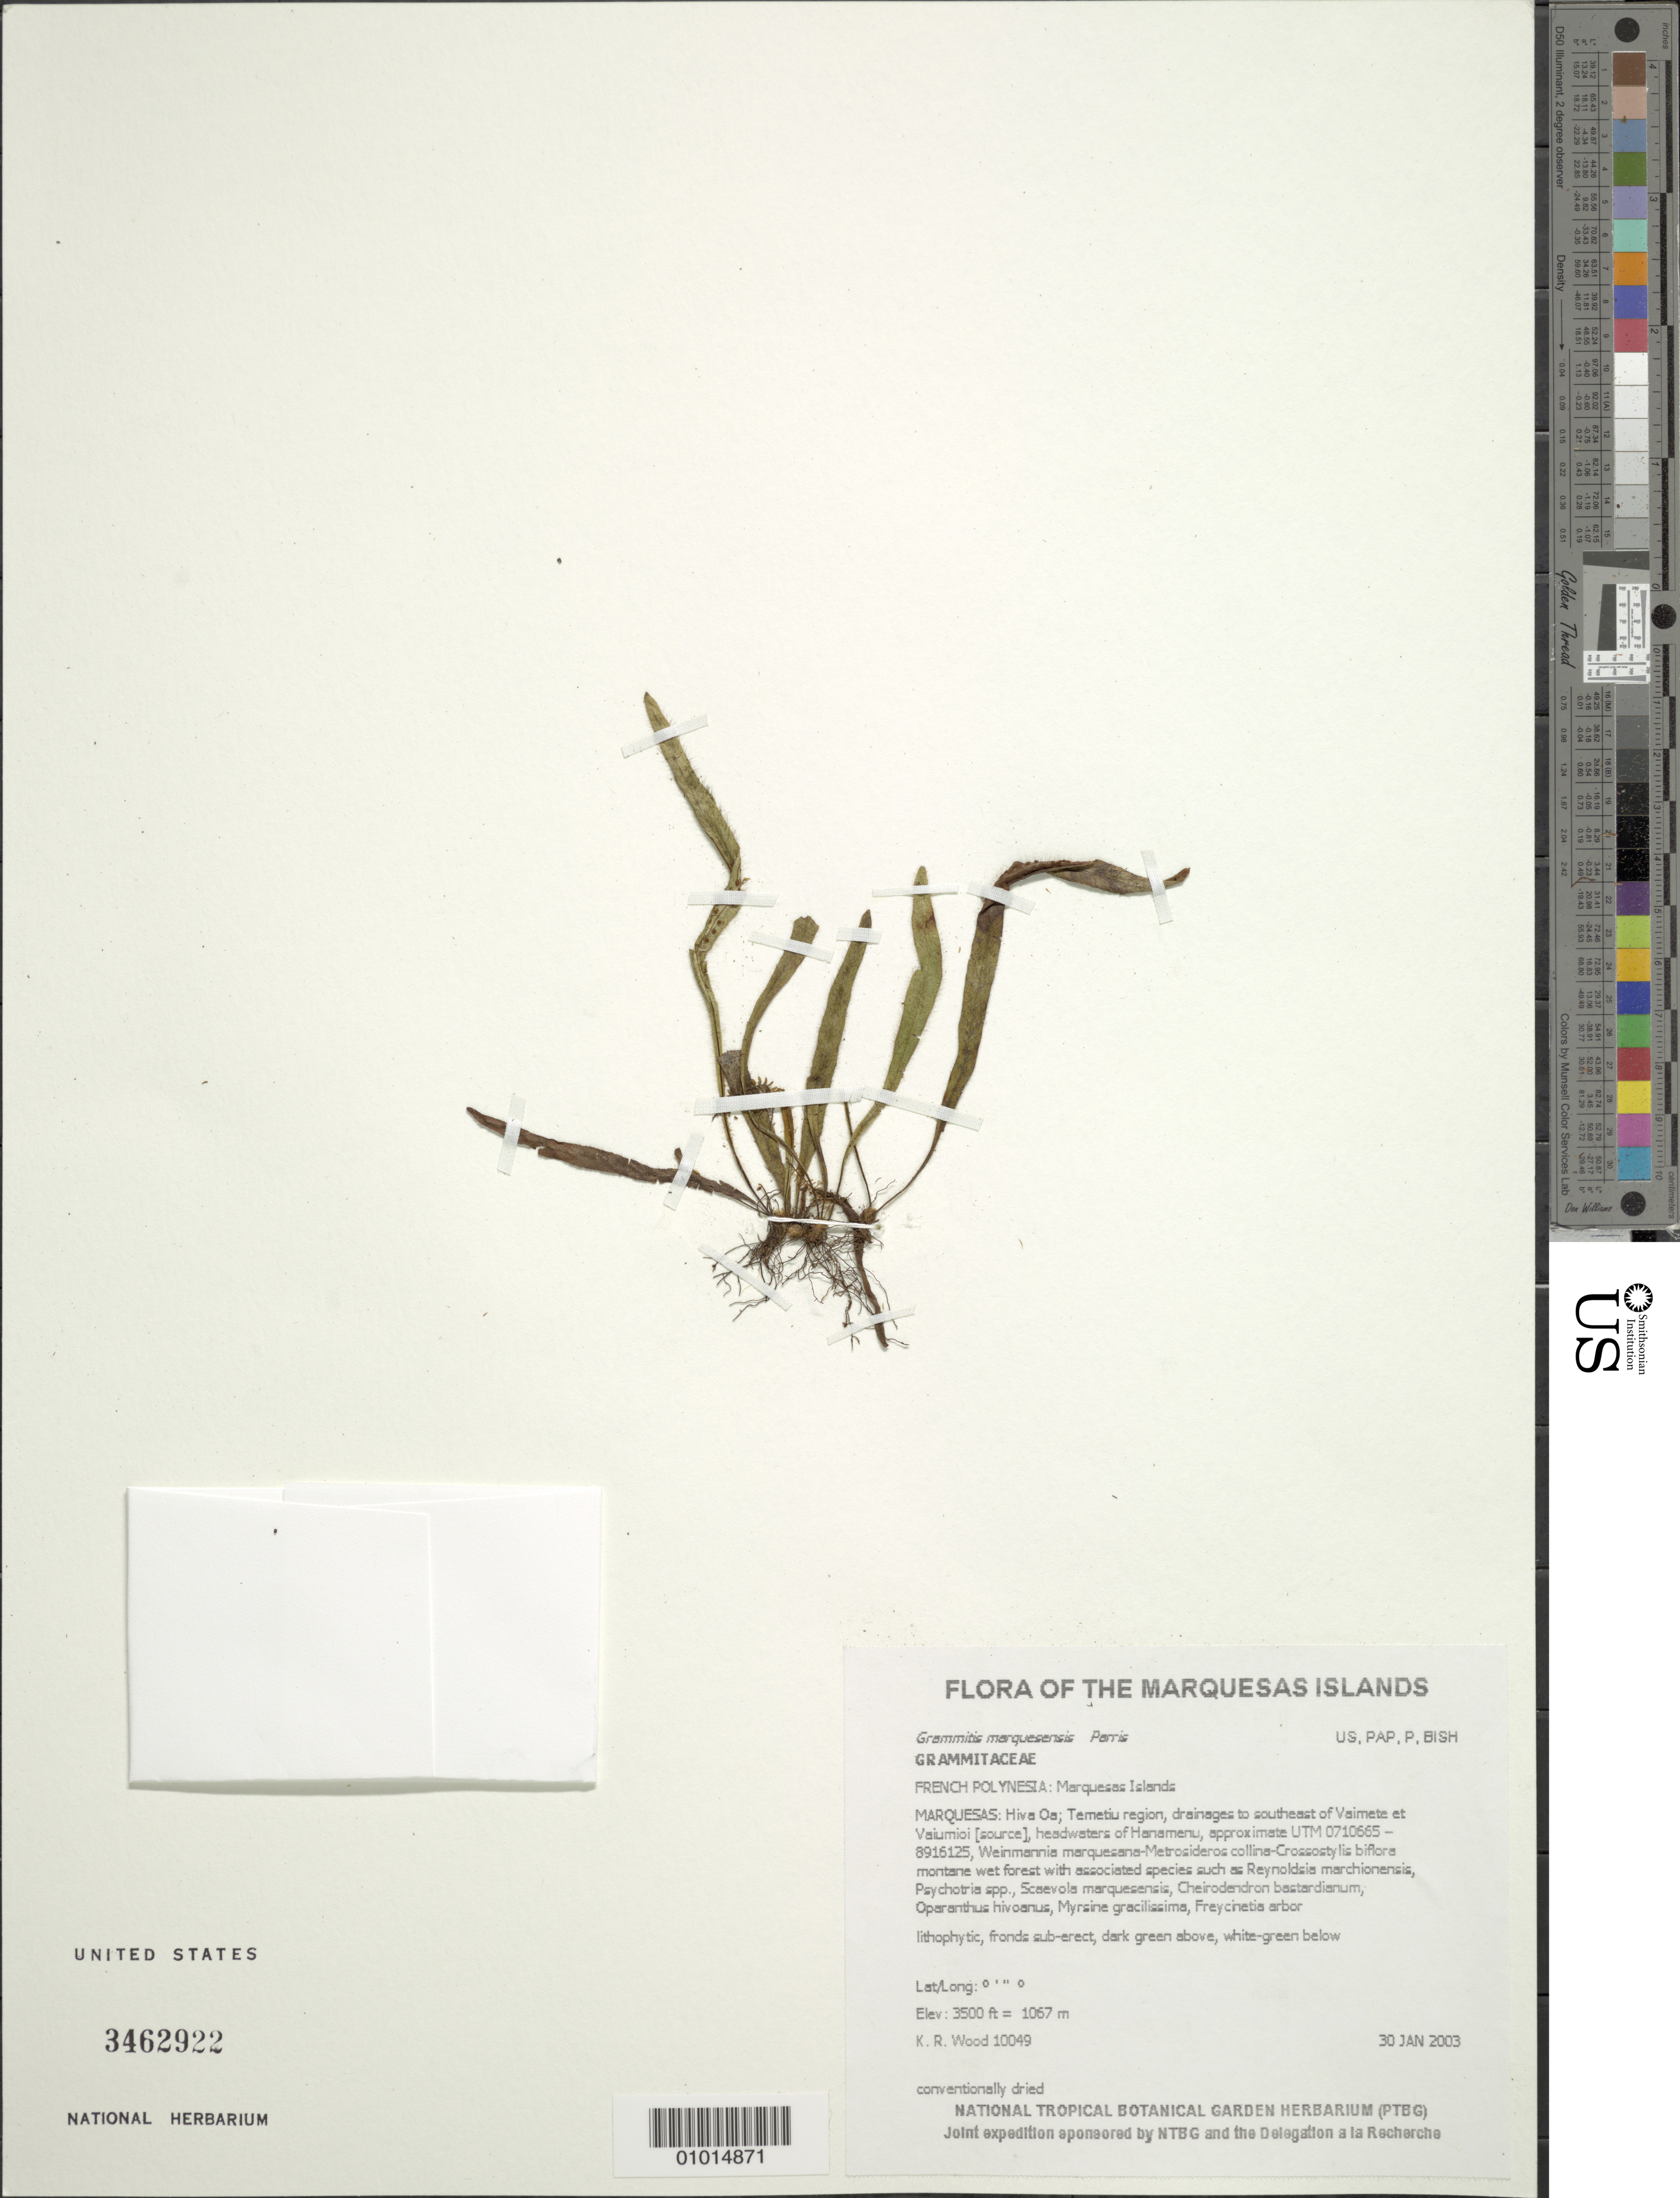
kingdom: Plantae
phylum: Tracheophyta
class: Polypodiopsida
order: Polypodiales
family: Polypodiaceae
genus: Archigrammitis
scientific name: Archigrammitis marquesensis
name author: (Parris) Parris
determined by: Lorence, David H., (PTBG), National Tropical Botanical Garden (UNITED STATES)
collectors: K. R. Wood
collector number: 10049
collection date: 2003-01-30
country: French Polynesia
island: Hiva Oa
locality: Temetiu region, drainages to southeast of Vaimete et Vaiumioi [source], headwaters of Hanamenu, approximate UTM 0710665 - 8916125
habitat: Weinmannia marquesana-Metrosideros collina-Crossostylis biflora montane wet forest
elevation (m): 1067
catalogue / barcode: US 3462922